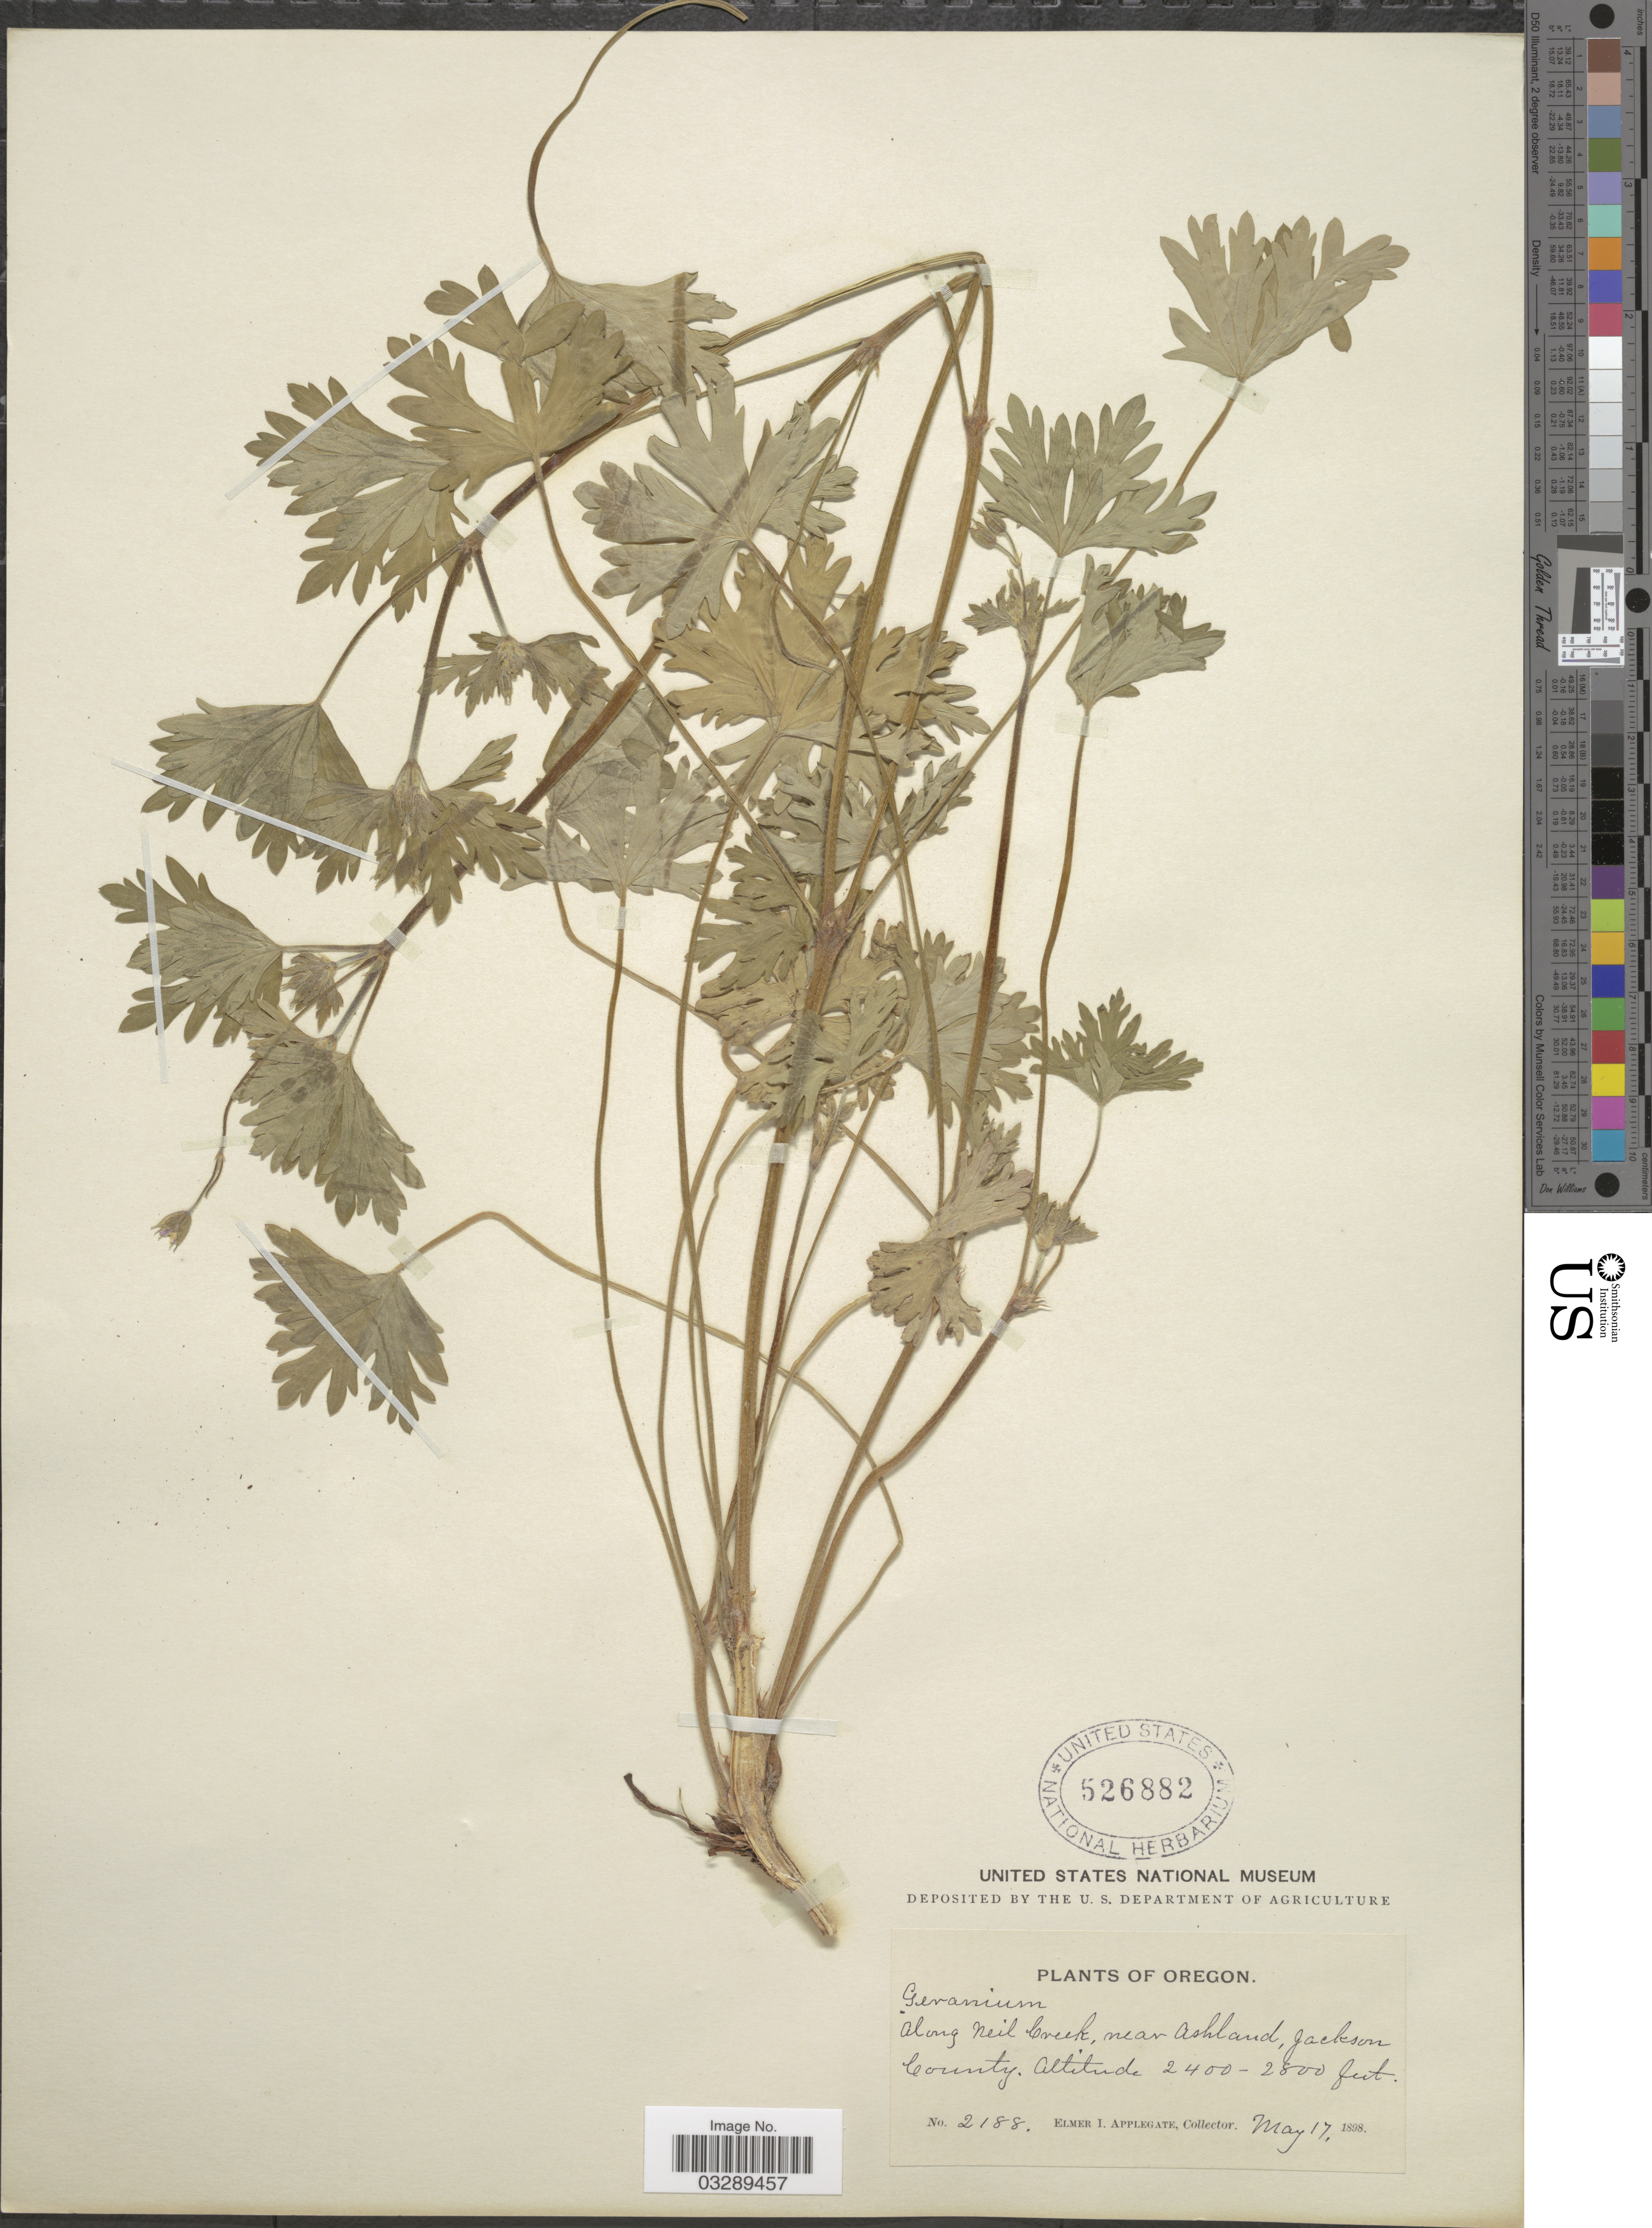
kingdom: Plantae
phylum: Tracheophyta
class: Magnoliopsida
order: Geraniales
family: Geraniaceae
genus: Geranium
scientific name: Geranium sp.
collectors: E. I. Applegate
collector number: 2188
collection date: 1898-05-17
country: United States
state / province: Oregon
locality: Along Neil Creek, near Ashland, Jackson County.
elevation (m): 732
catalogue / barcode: US 526882